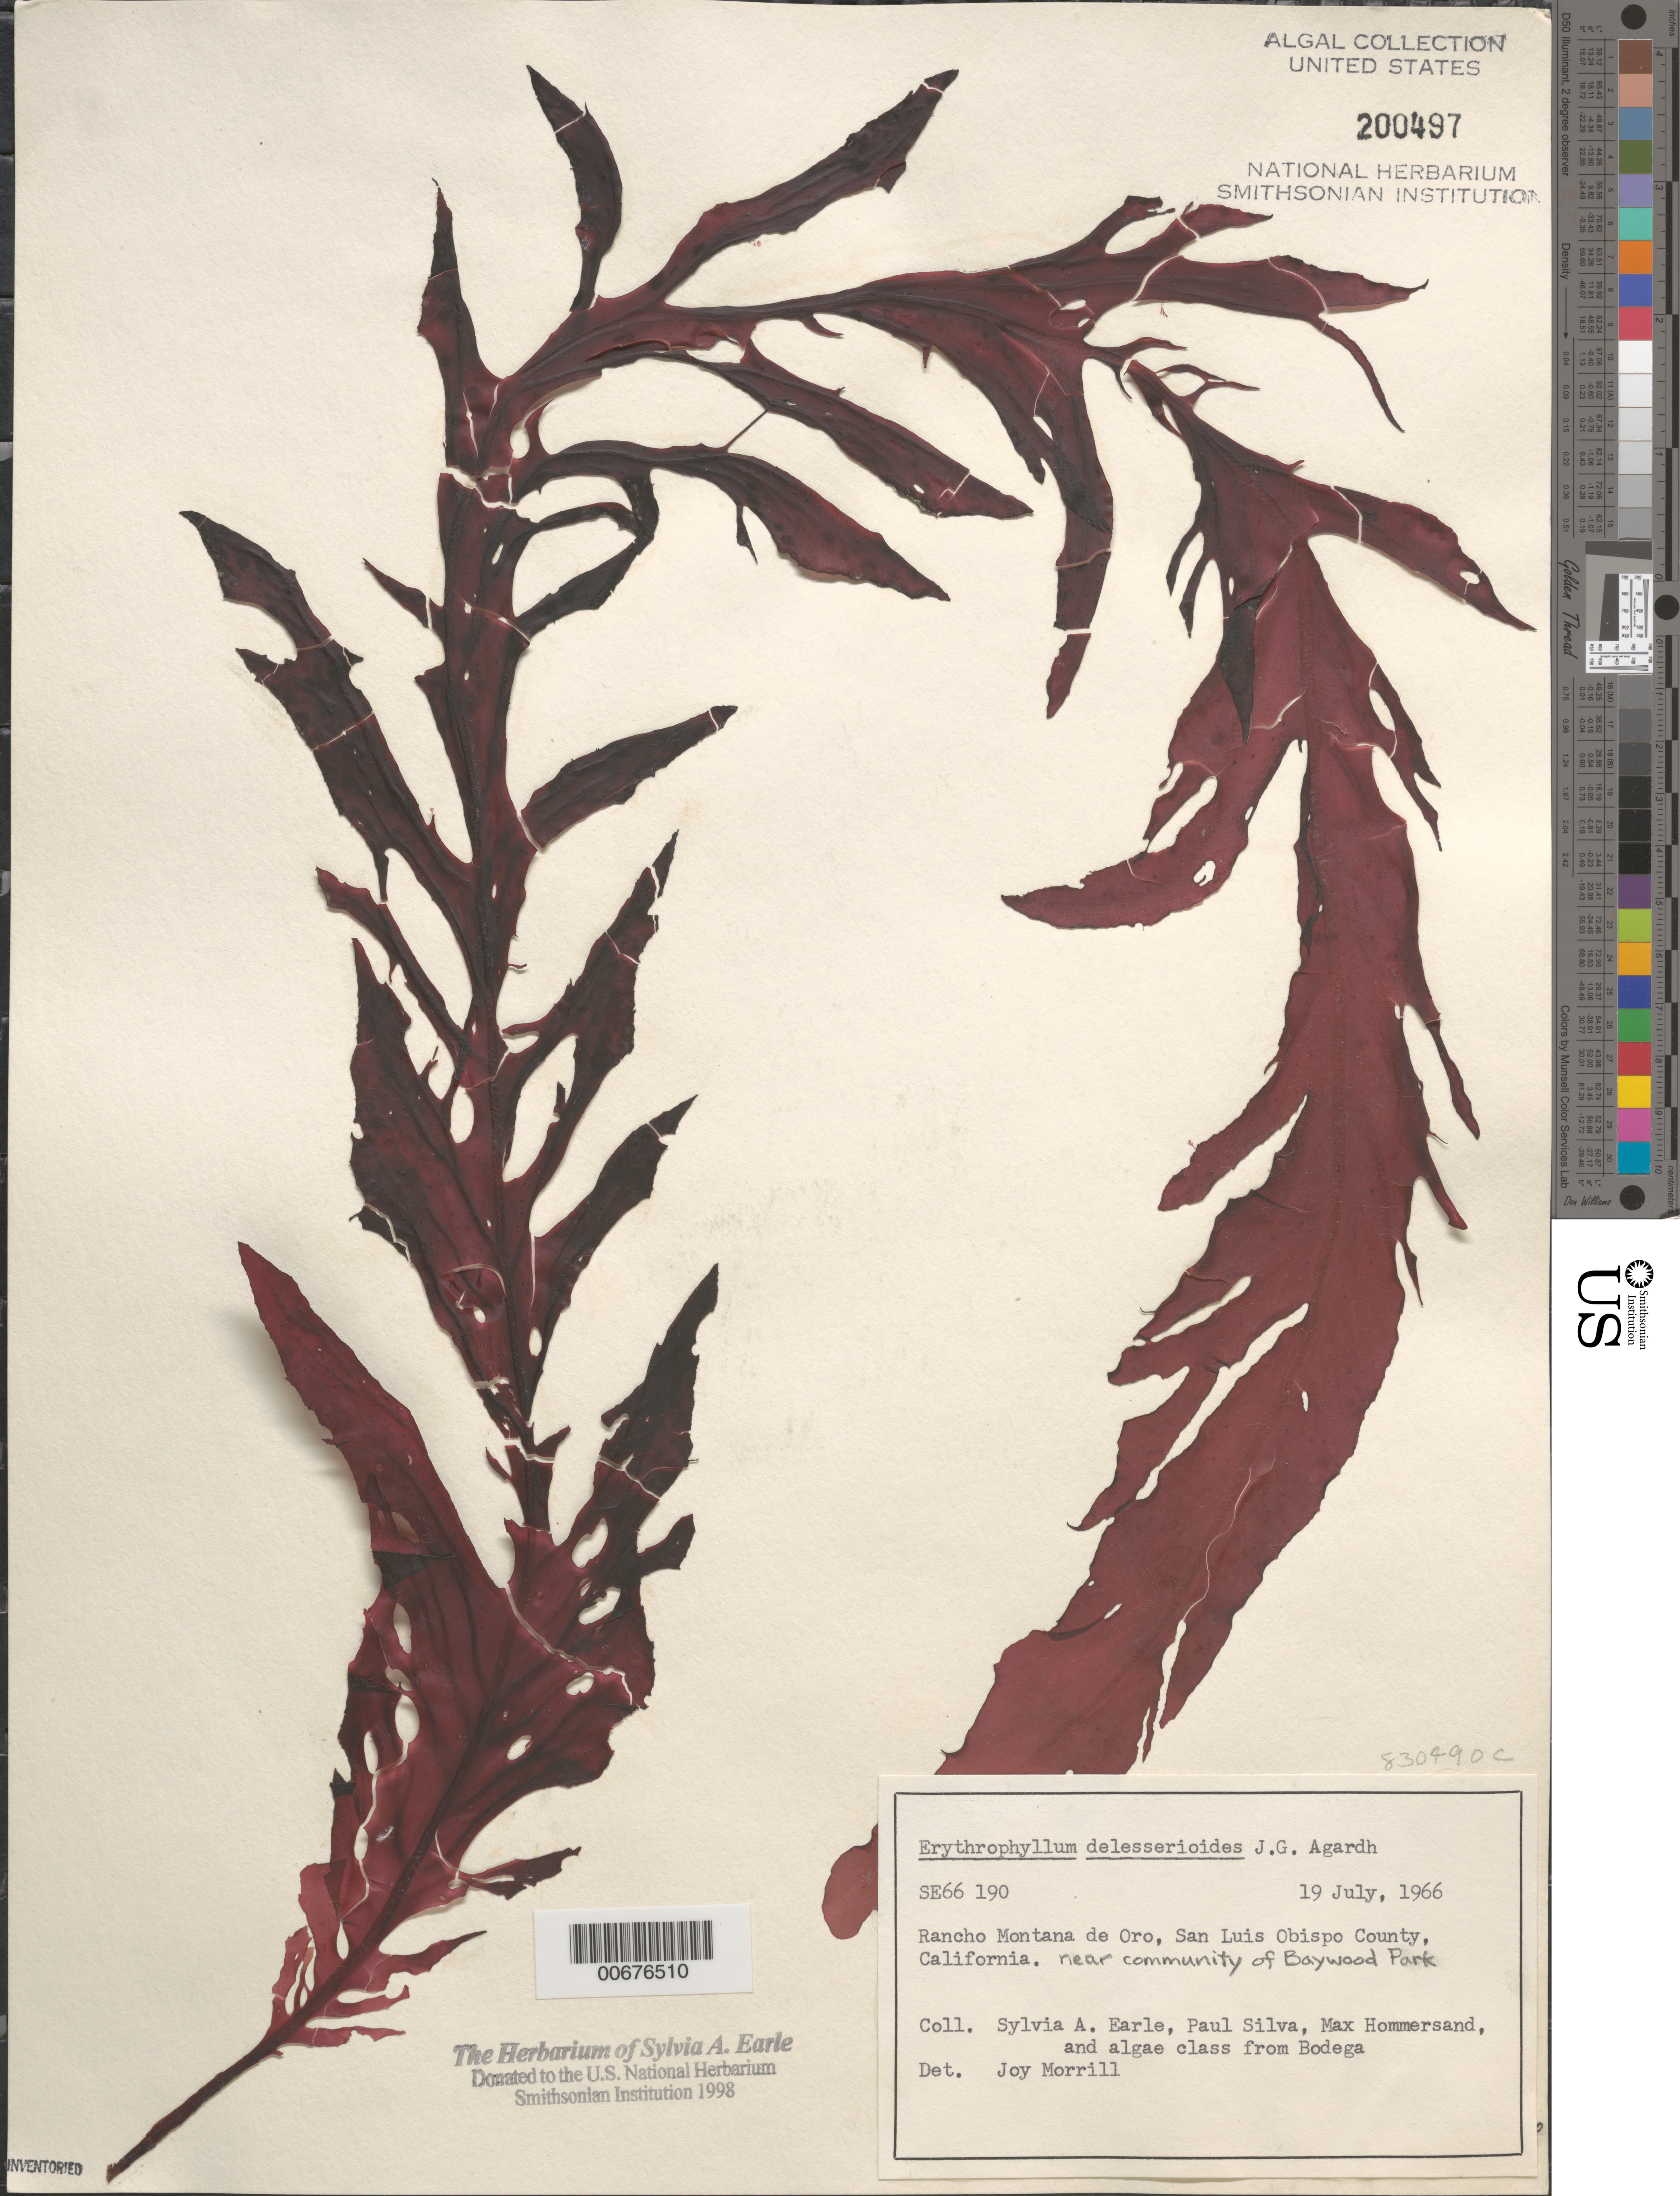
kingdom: Plantae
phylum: Rhodophyta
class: Florideophyceae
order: Gigartinales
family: Kallymeniaceae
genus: Erythrophyllum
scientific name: Erythrophyllum delesserioides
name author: J. Agardh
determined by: Morrill, J.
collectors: S. A. Earle, P. C. Silva, M. H. Hommersand & Bodega Algae Class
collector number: SE 66190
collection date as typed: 19 Jul 1966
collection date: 1966-07-19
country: United States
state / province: California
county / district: San Luis Obispo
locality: Rancho Montana de Oro, near Baywood Park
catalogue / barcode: US 200497